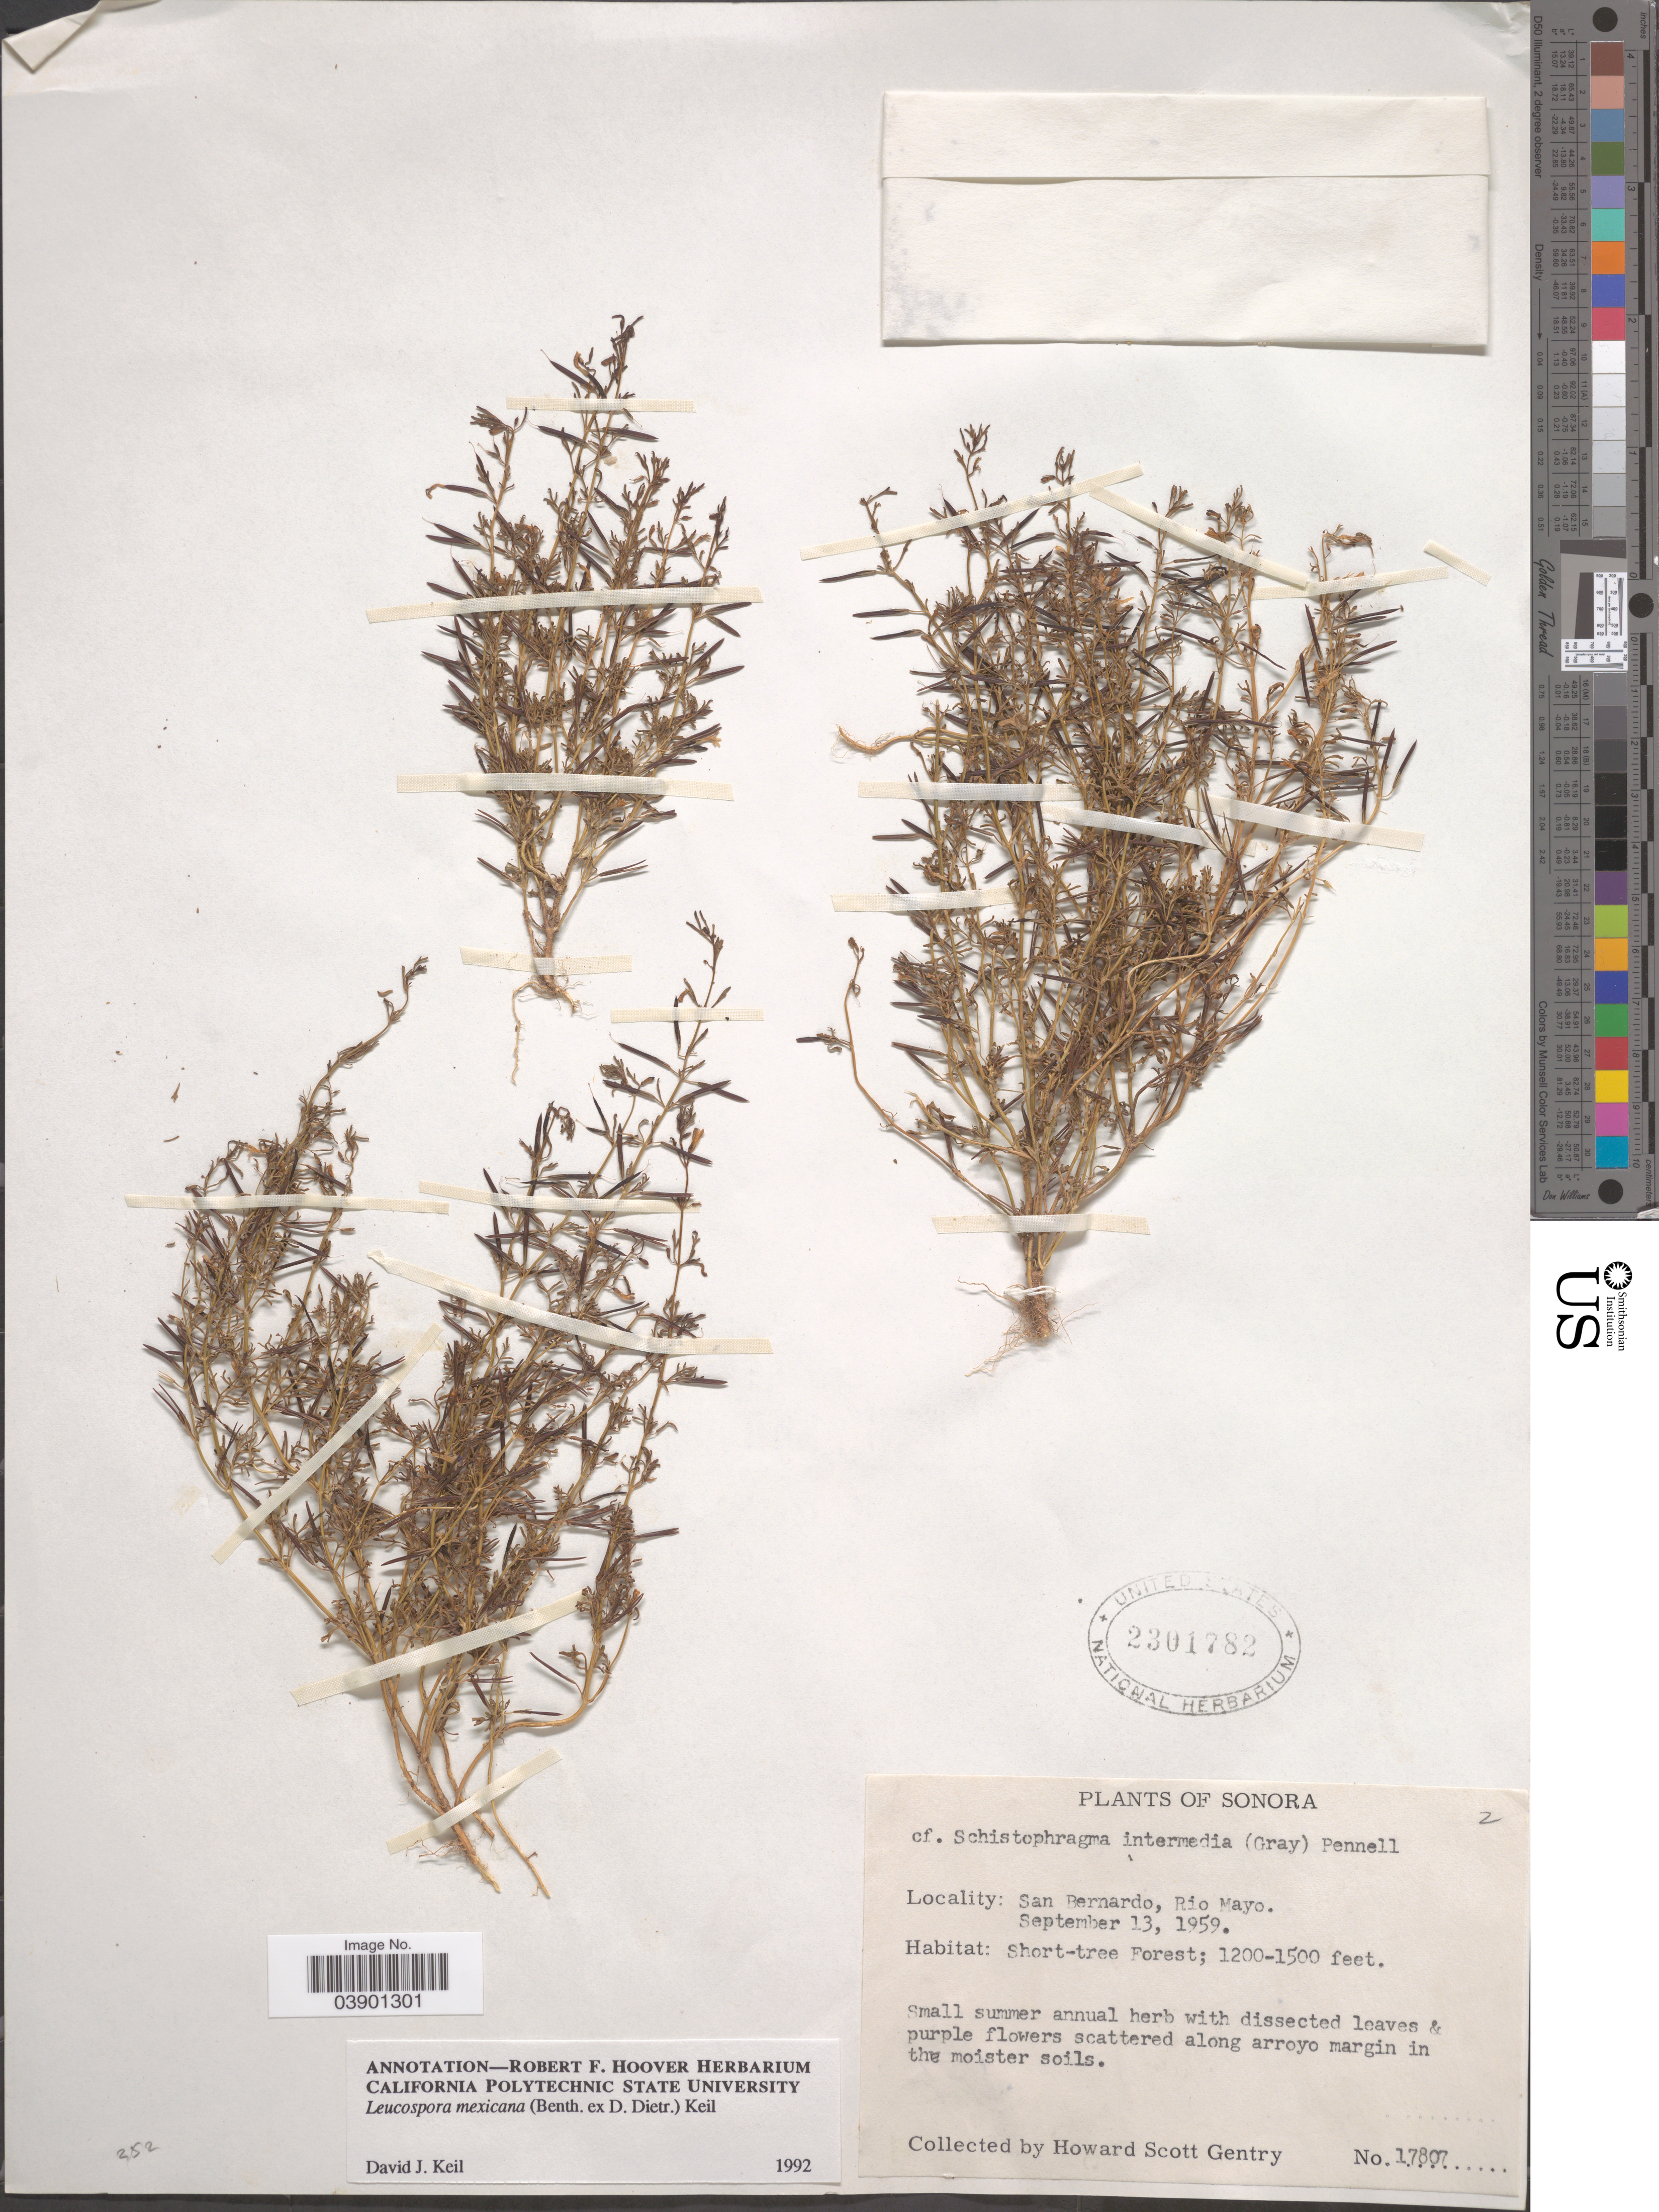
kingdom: Plantae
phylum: Tracheophyta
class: Magnoliopsida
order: Lamiales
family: Plantaginaceae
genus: Schistophragma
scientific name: Schistophragma pusillum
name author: Benth.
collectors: H. S. Gentry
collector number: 17807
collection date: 1959-09-13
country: Mexico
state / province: Sonora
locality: San Bernardo, Rio Mayo.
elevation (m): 366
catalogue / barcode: US 2301782